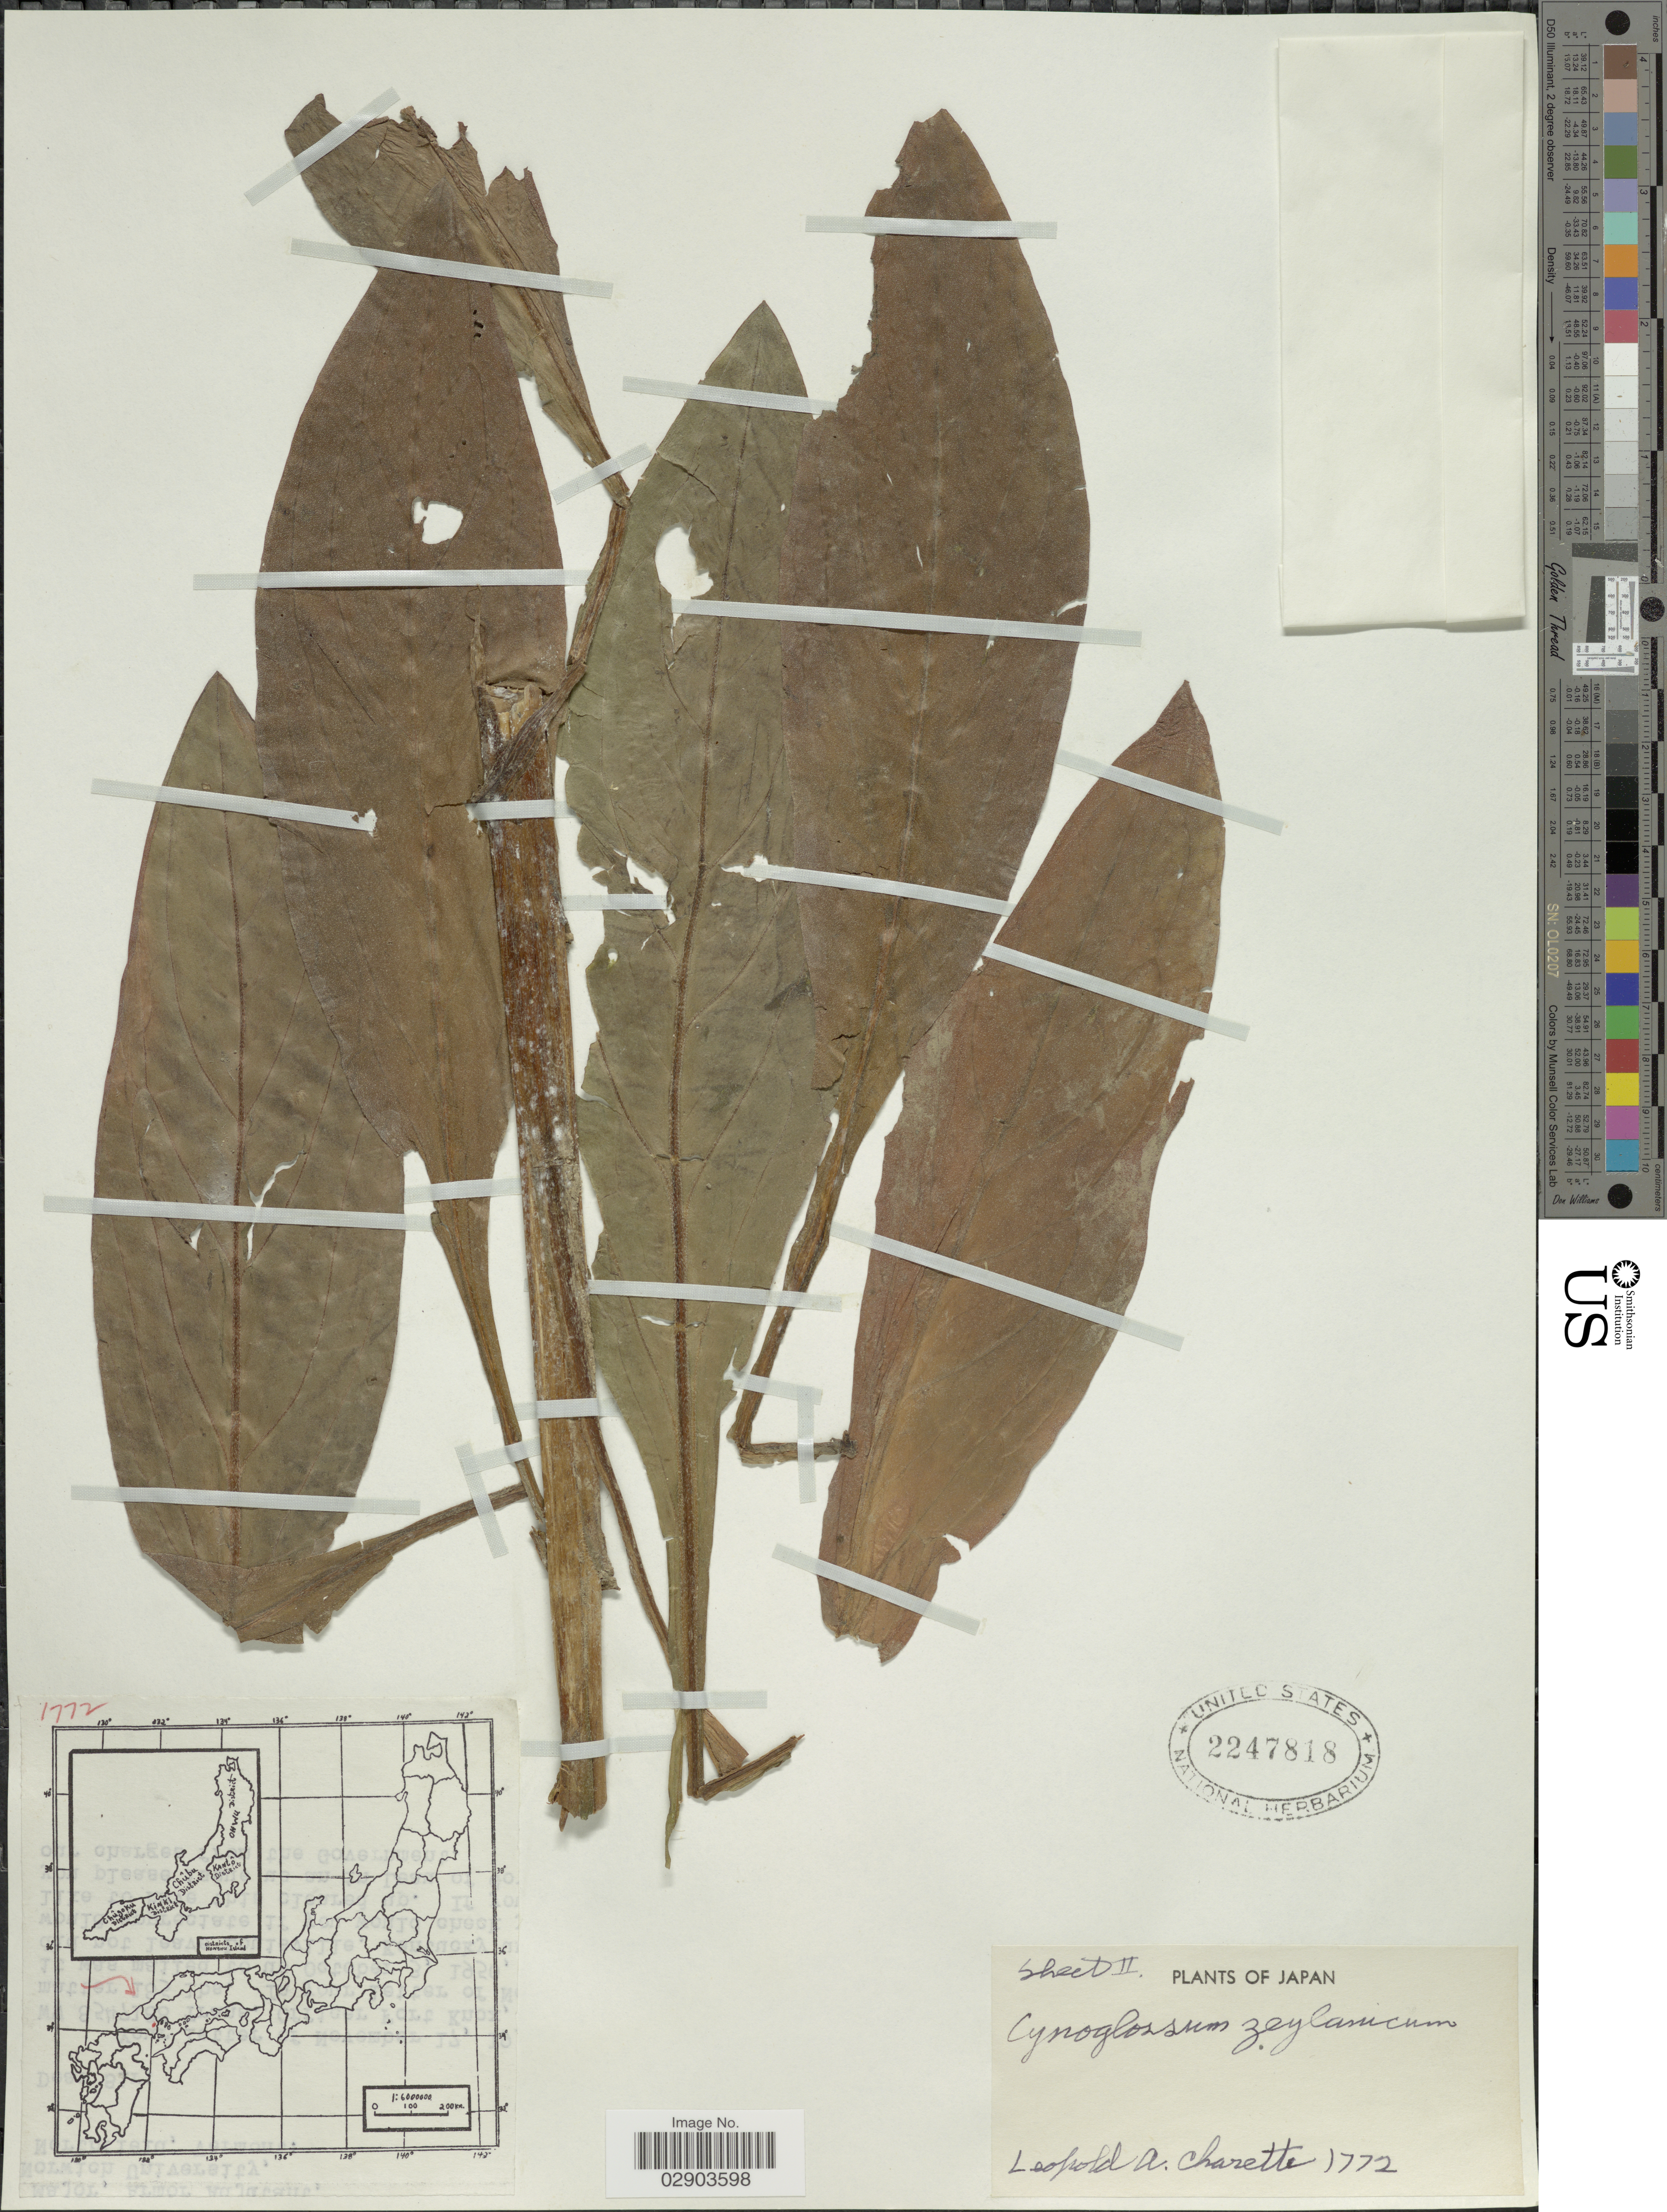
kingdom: Plantae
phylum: Tracheophyta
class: Magnoliopsida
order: Boraginales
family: Boraginaceae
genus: Cynoglossum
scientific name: Cynoglossum zeylanicum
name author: Thunb. ex Lehm.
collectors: L. A. Charette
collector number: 1772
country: Japan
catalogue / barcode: US 2247818